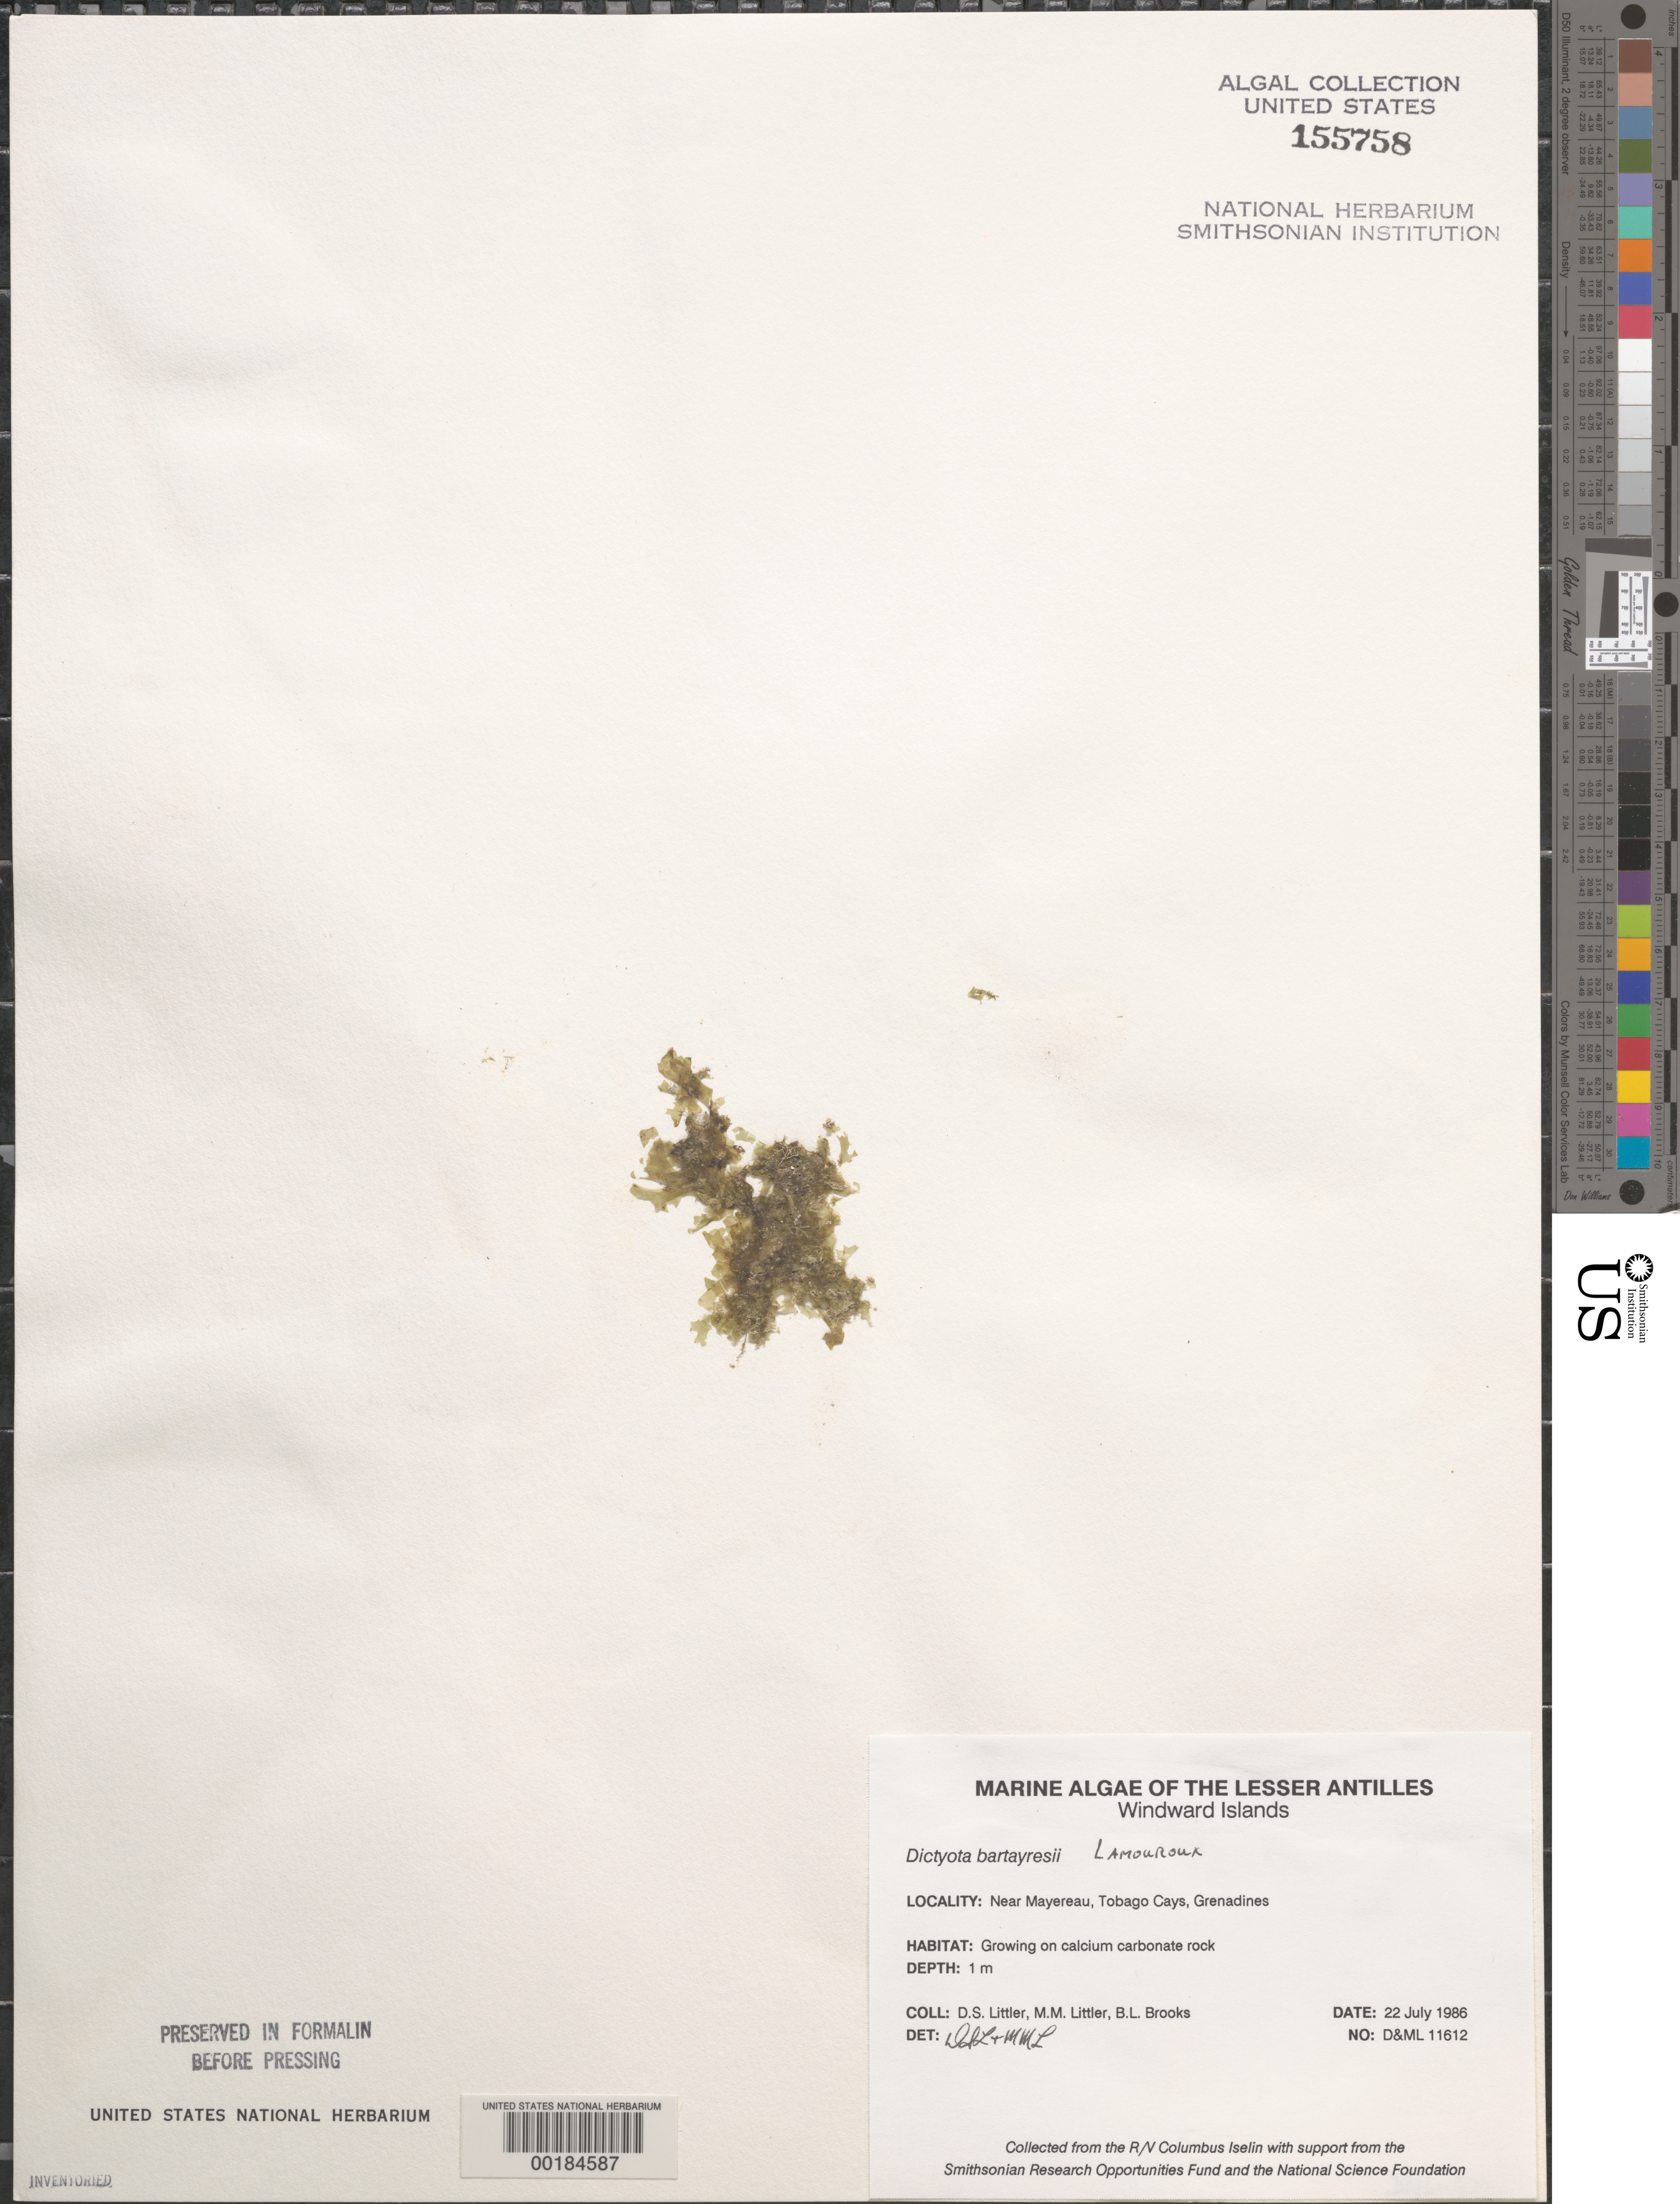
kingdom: Chromista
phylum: Ochrophyta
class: Phaeophyceae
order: Dictyotales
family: Dictyotaceae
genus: Dictyota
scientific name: Dictyota bartayresiana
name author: J.V.Lamouroux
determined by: Littler, D. S.; Littler, M. M.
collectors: D. S. Littler, M. M. Littler & B. Brooks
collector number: D&ML 11612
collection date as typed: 22 Jul 1986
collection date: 1986-07-22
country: St. Vincent - Grenadines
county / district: Grenadines Parish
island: Mayreau [Mayereau]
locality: Near Mayreau (Mayereau)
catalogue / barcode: US 155758